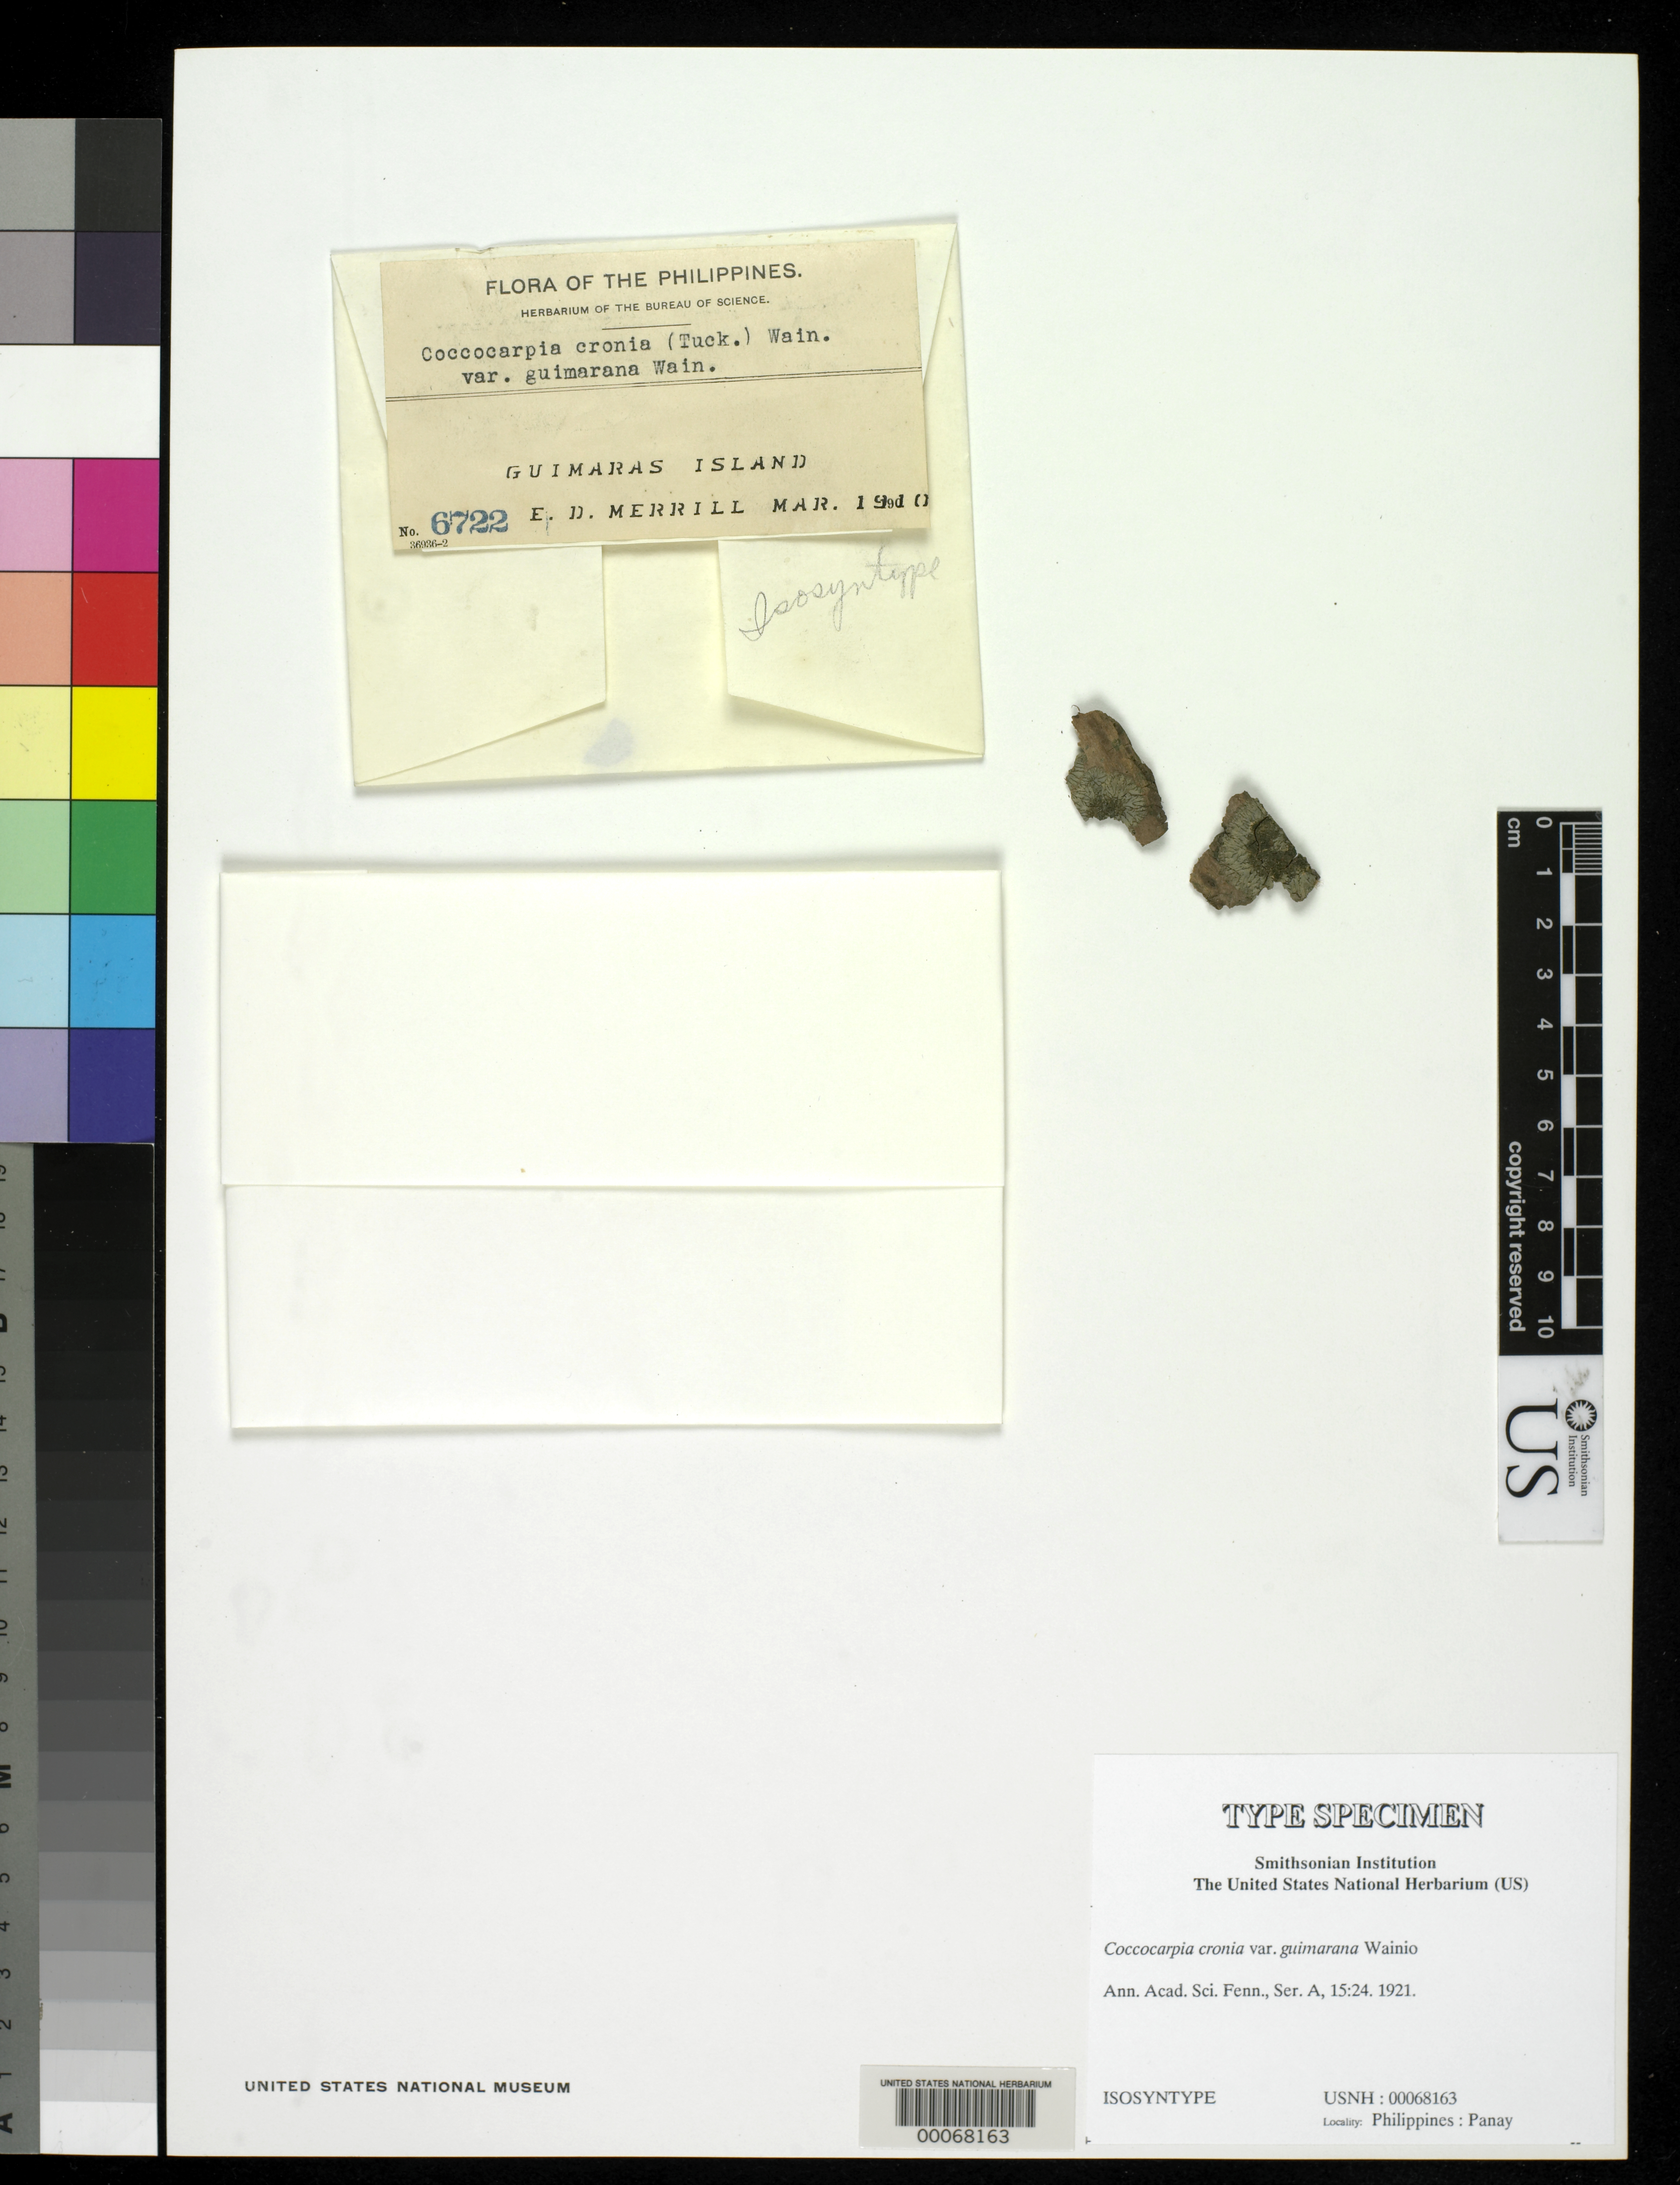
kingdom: Fungi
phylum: Ascomycota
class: Lecanoromycetes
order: Peltigerales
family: Coccocarpiaceae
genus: Coccocarpia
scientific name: Coccocarpia cronia var. guimarana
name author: Vain.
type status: Isosyntype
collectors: E. D. Merrill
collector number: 6722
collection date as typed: Mar 1910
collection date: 1910-03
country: Philippines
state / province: Western Visayas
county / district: Iloilo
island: Panay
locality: Guimaras Isl.